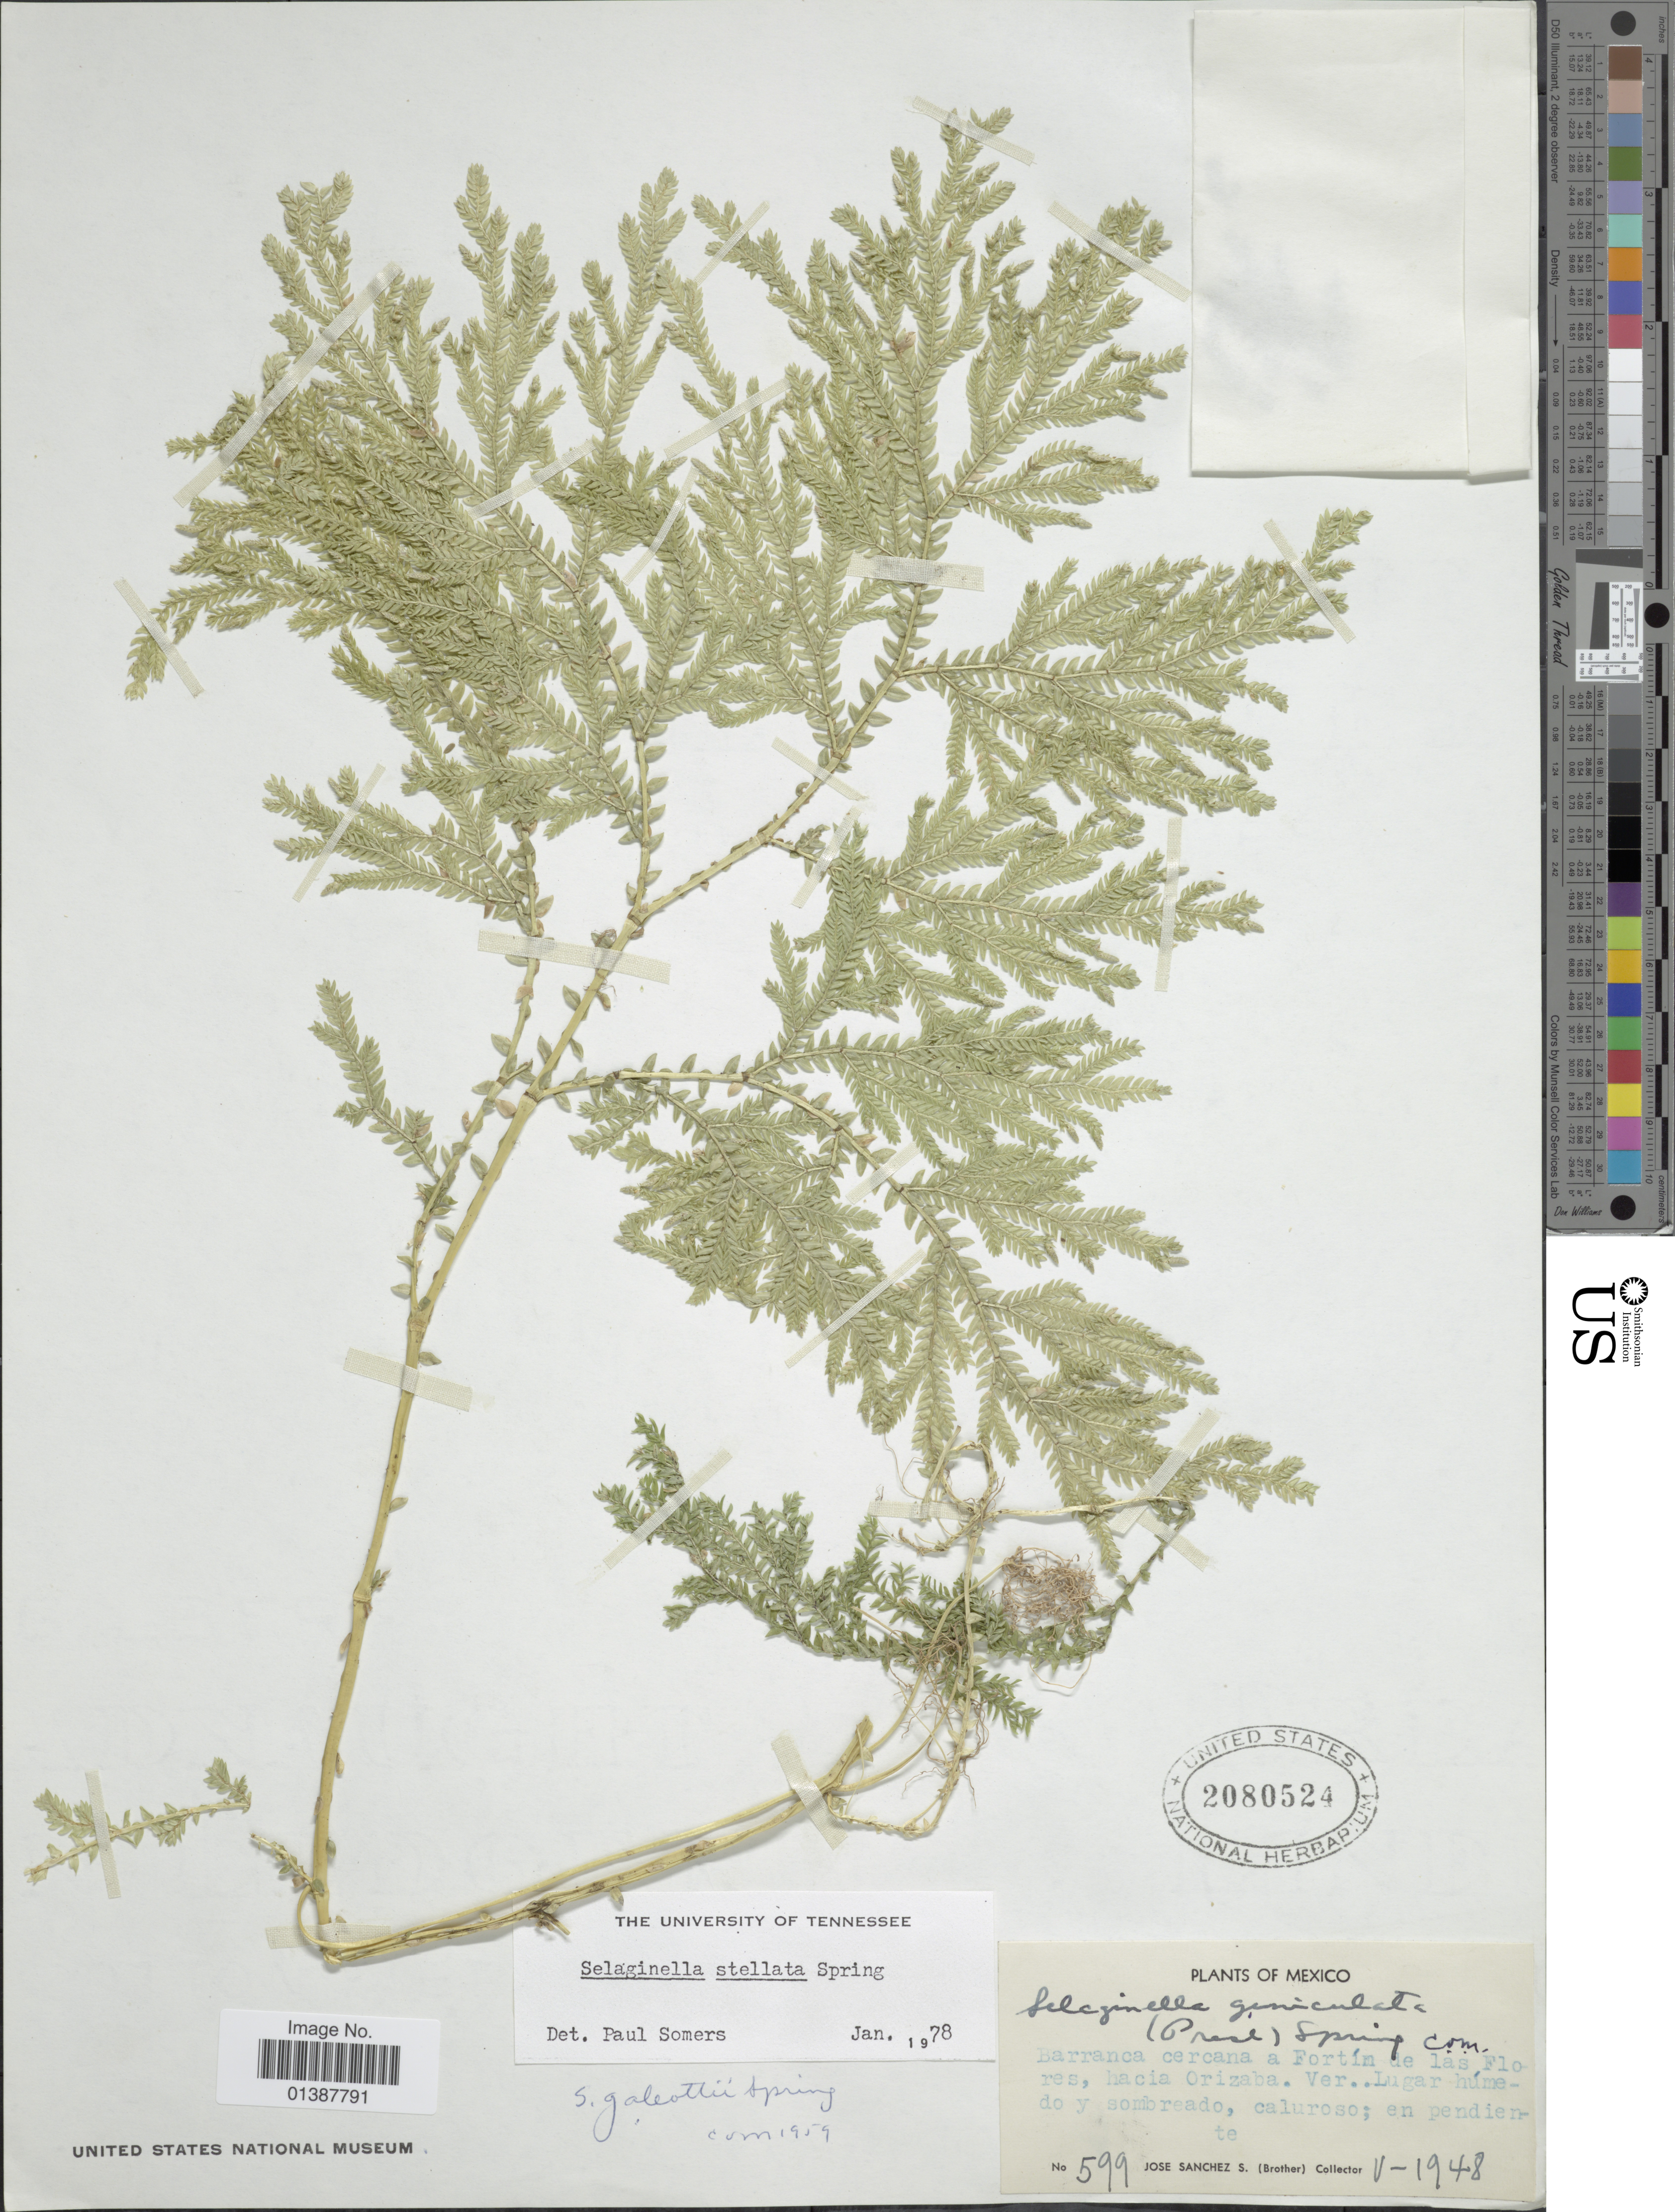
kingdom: Plantae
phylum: Tracheophyta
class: Lycopodiopsida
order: Selaginellales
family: Selaginellaceae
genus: Selaginella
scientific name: Selaginella galeottii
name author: Spring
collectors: J. Sanchez S.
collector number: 599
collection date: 1948-05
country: Mexico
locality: Barranca cercana a Fortín de las Flores, hacia orizaba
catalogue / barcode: US 2080524